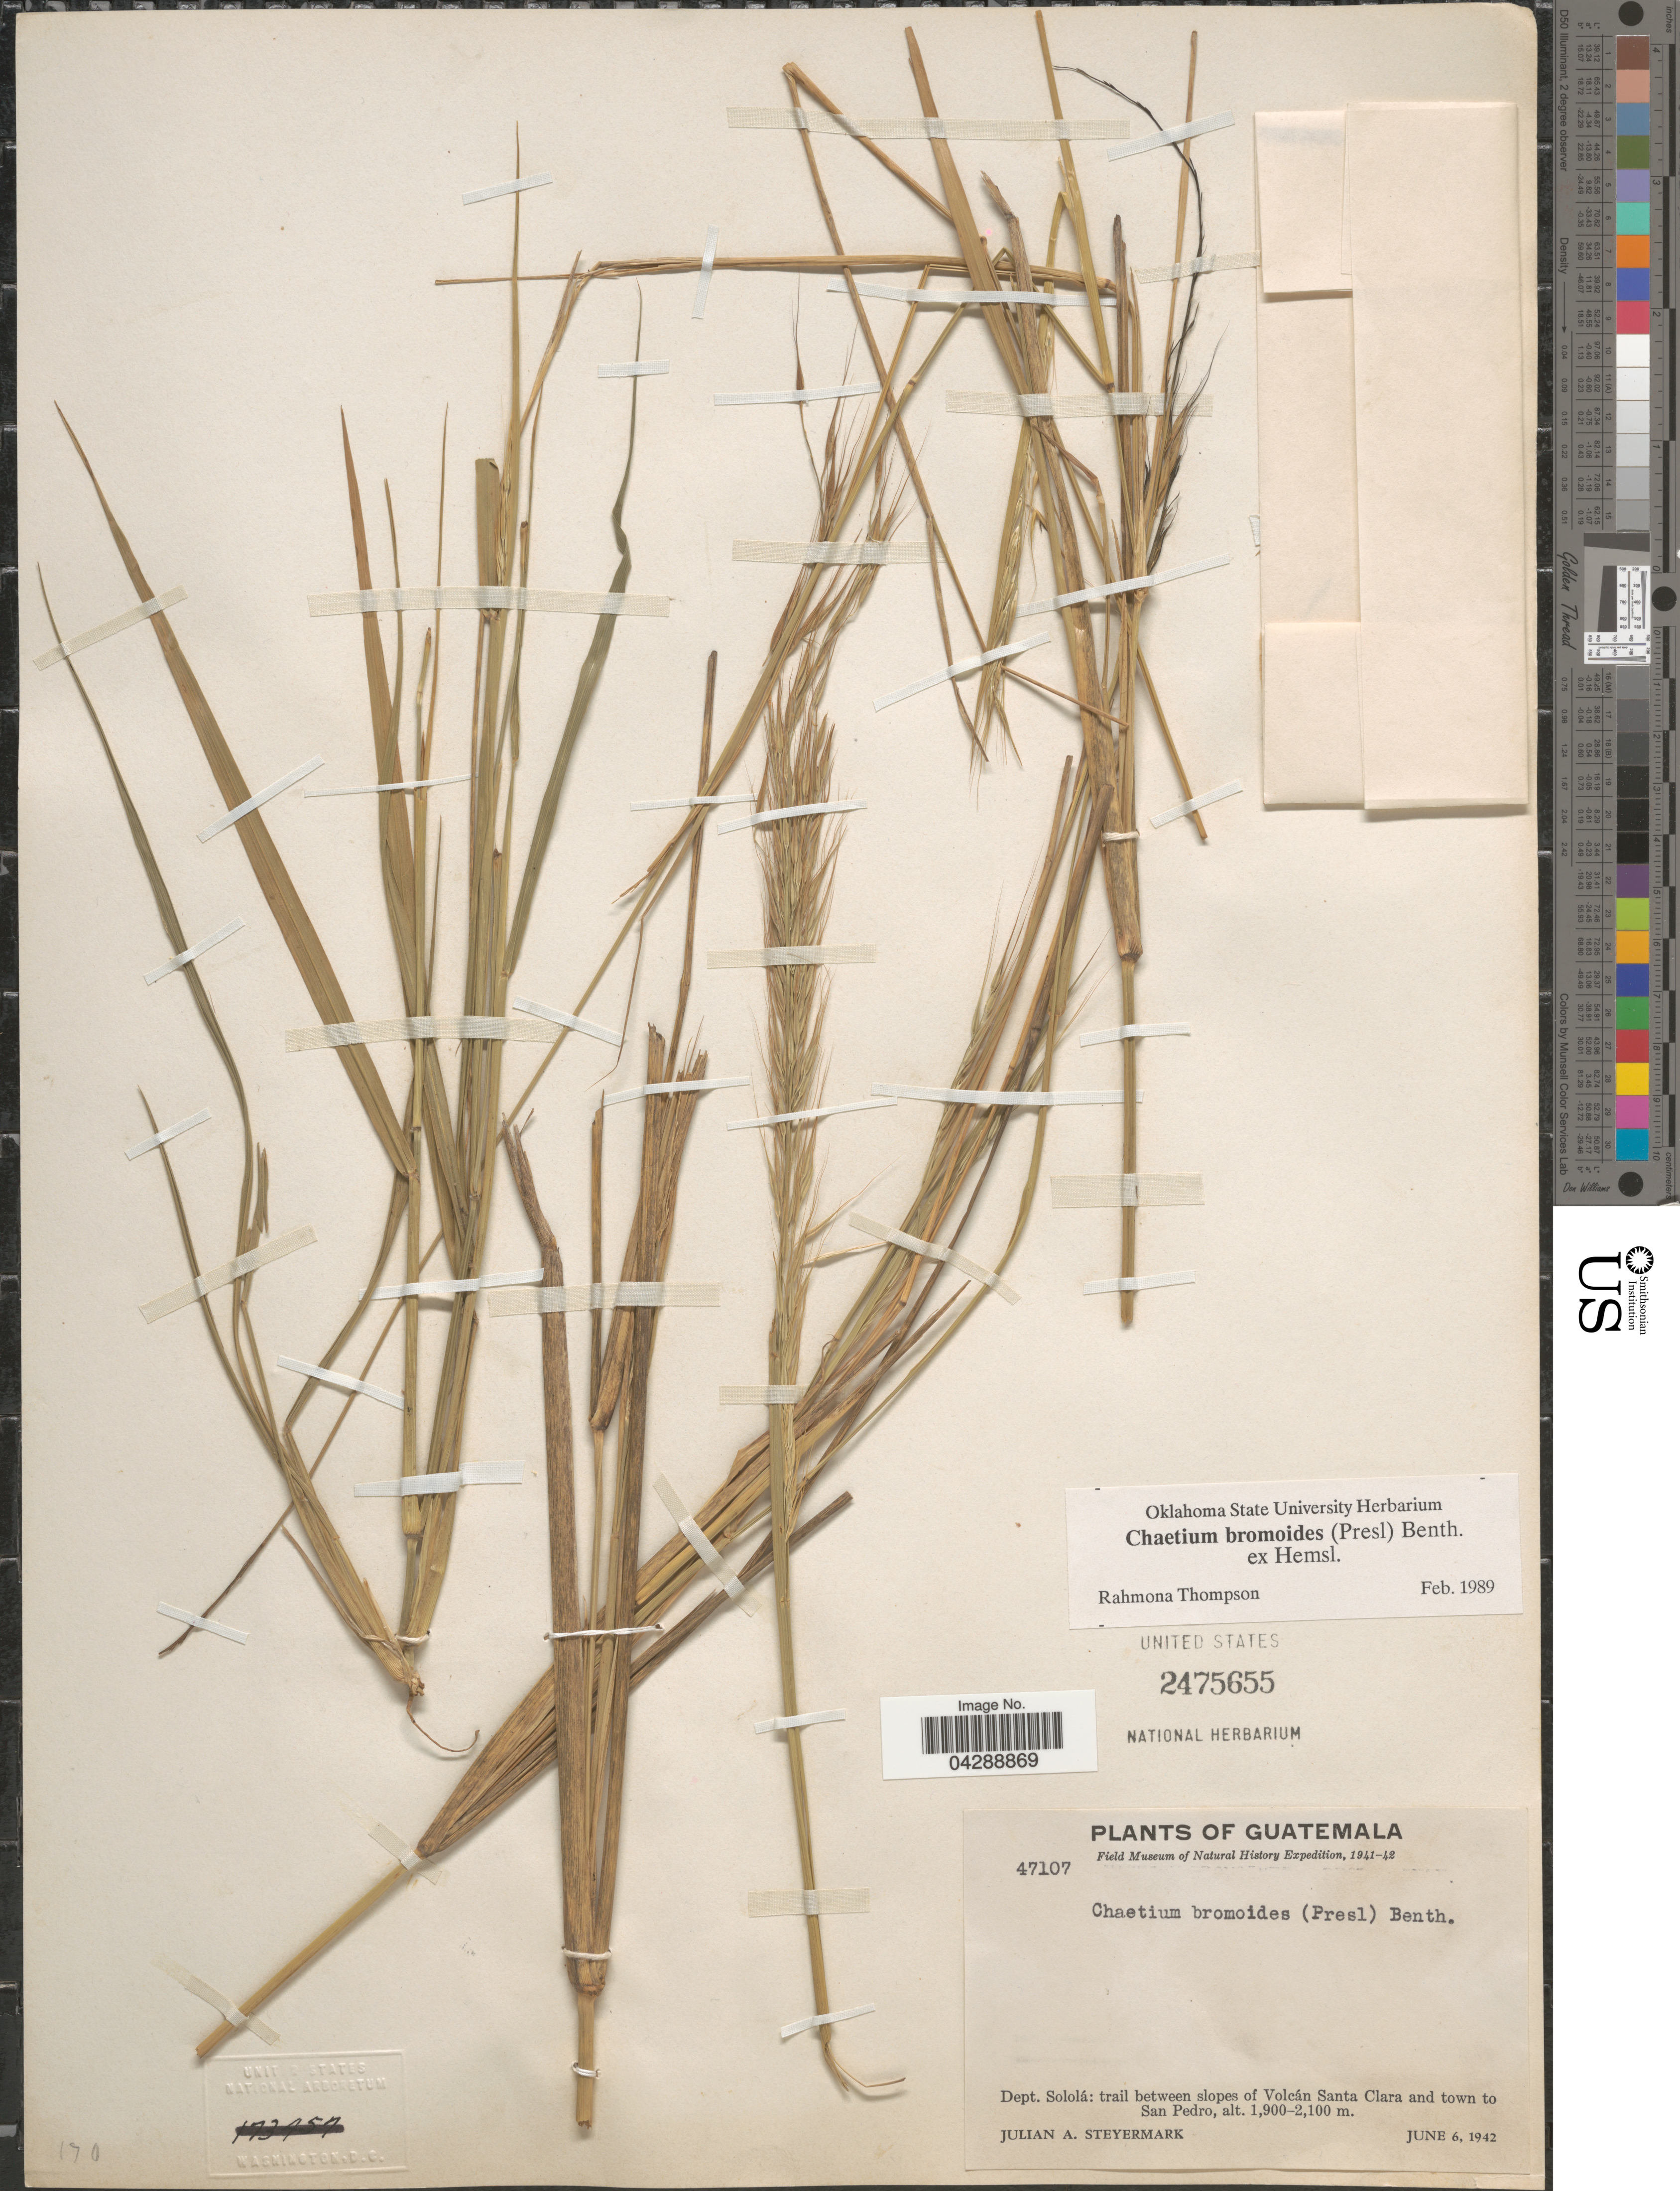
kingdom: Plantae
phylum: Tracheophyta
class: Liliopsida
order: Poales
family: Poaceae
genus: Chaetium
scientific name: Chaetium bromoides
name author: (J. Presl) Benth. ex Hemsl.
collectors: J. Steyermark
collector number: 47107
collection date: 1942-06-06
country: Guatemala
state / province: Solola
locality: Field Museum of Natural History Expedition, 1941-42. Dept. Sololá: trail between slopes of Volcán Santa Clara and town to San Pedro.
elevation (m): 1900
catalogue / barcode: US 2475655